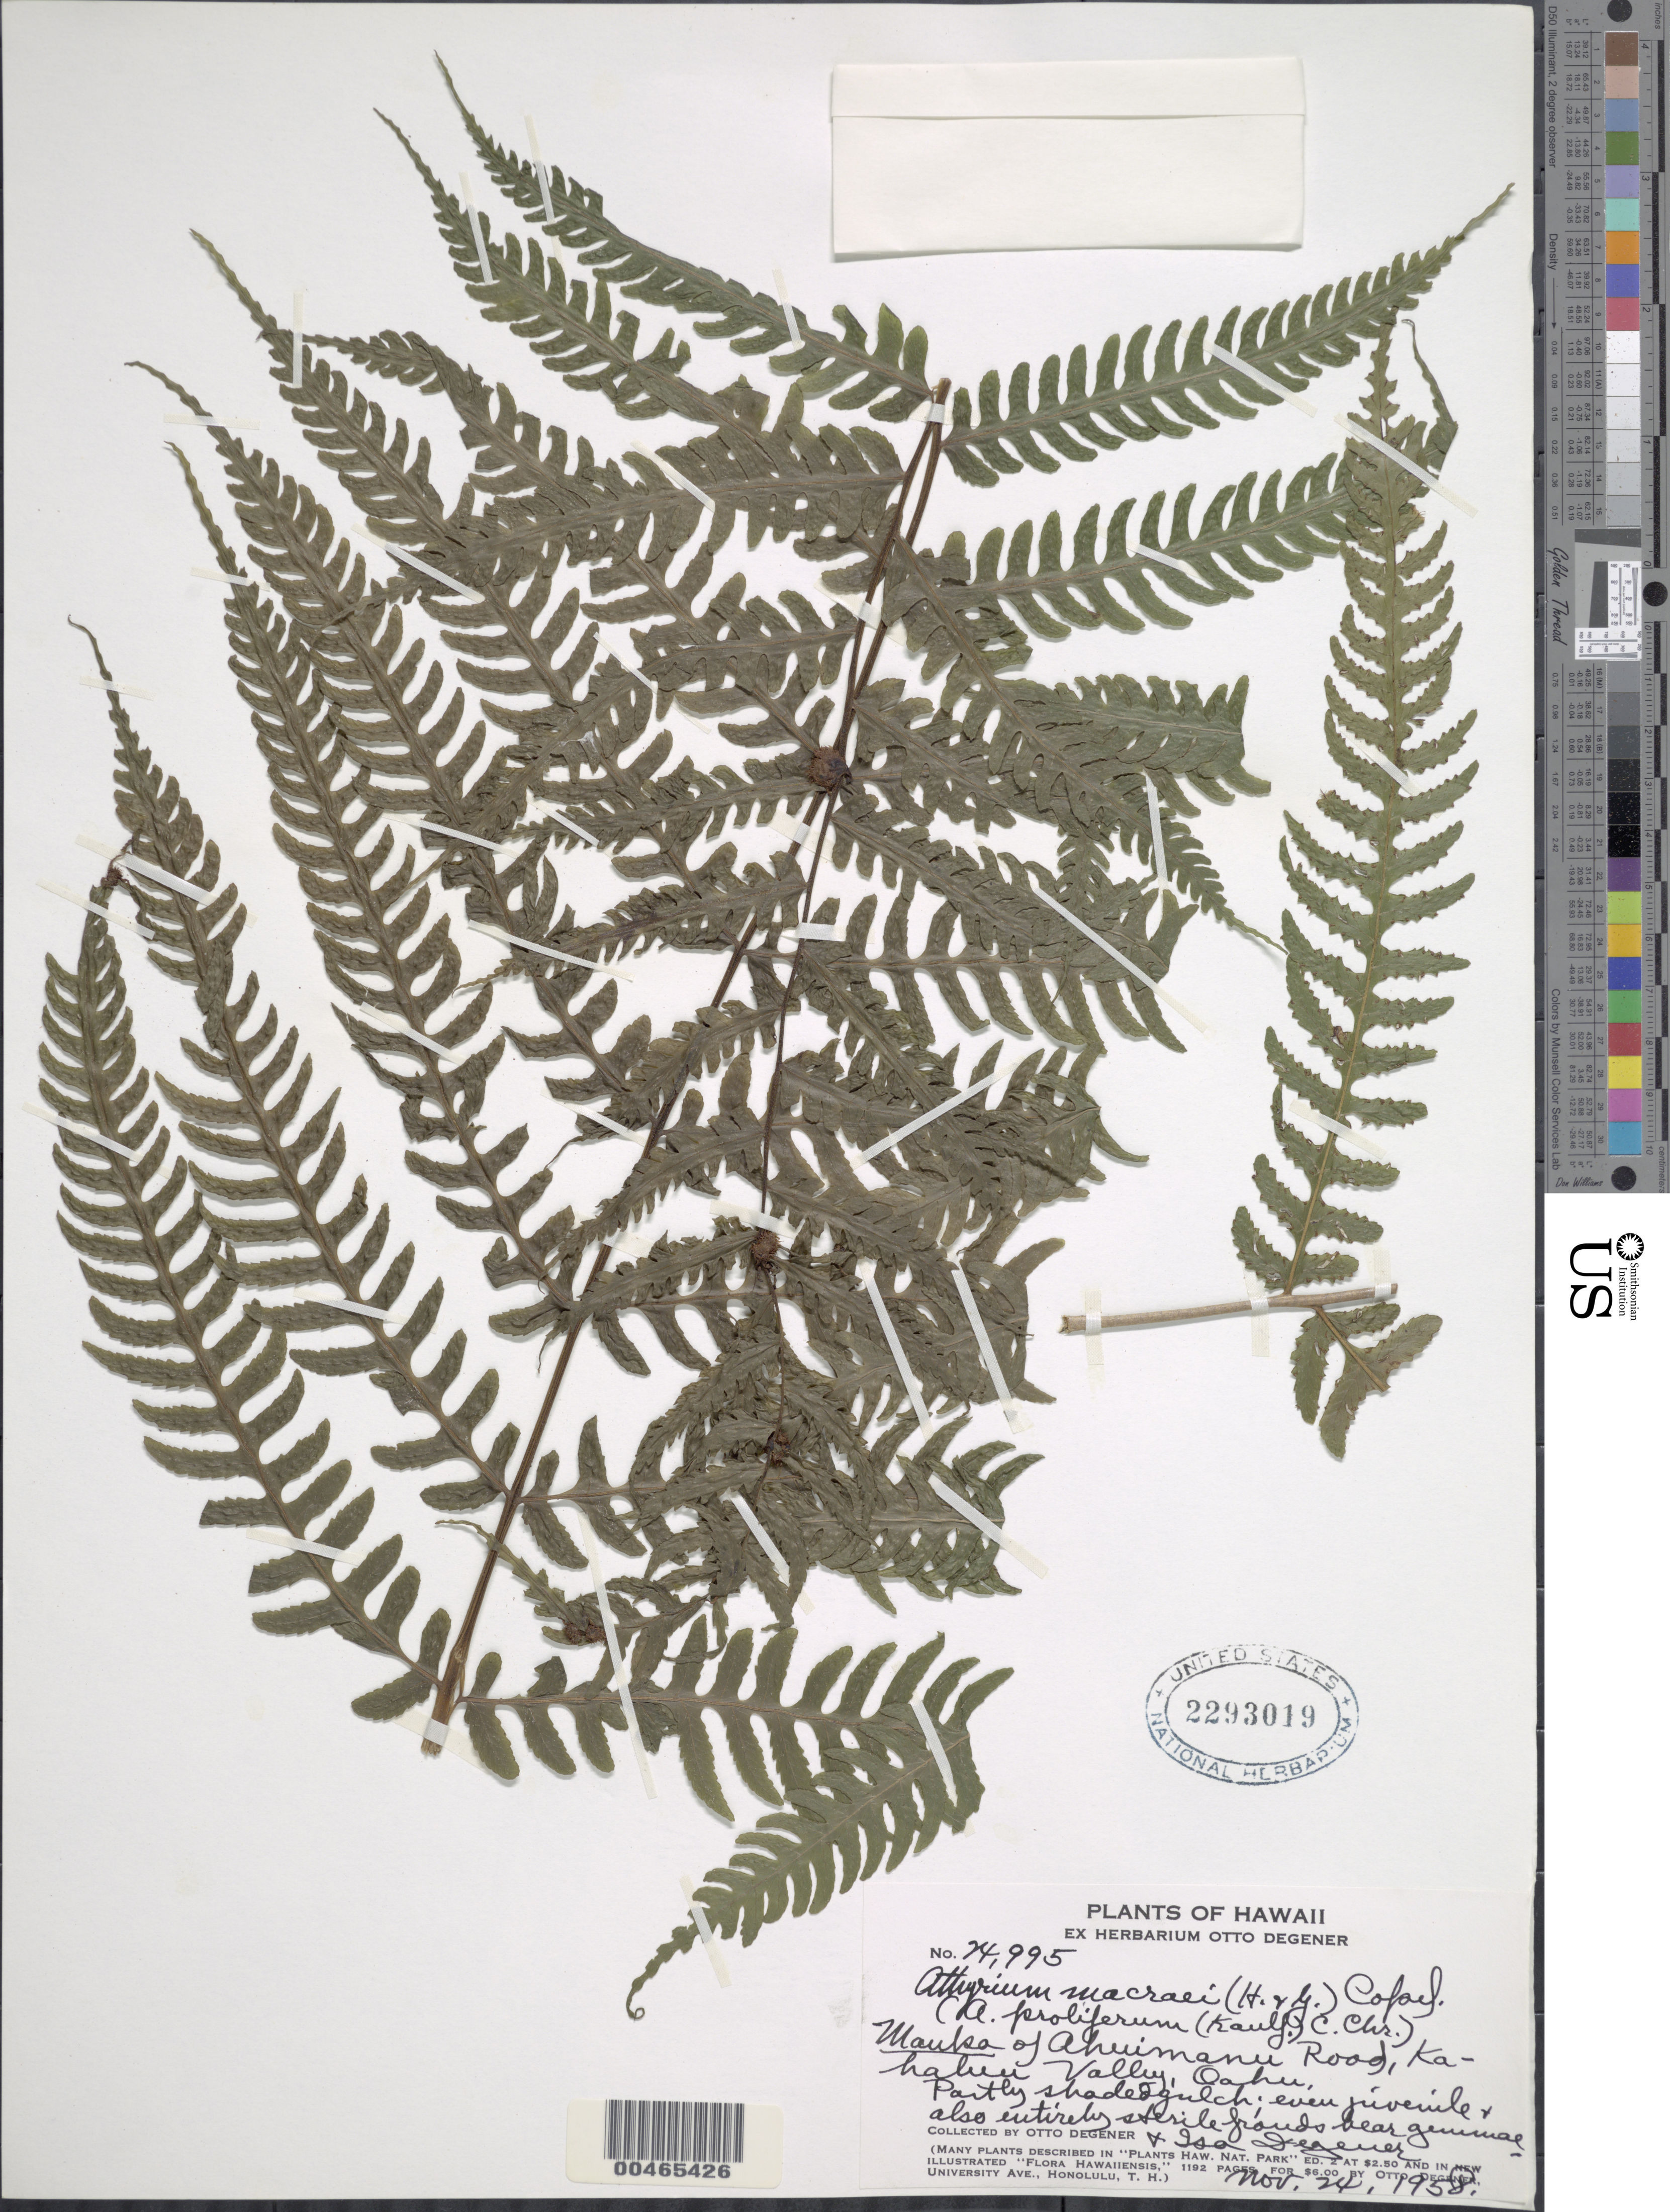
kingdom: Plantae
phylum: Tracheophyta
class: Polypodiopsida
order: Polypodiales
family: Athyriaceae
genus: Deparia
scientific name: Deparia prolifera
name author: (Kaulf.) Hook. & Grev.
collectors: O. Degener & I. Degener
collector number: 24995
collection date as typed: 24 Nov 1958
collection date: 1958-11-24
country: United States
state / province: Hawaii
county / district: Honolulu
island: Oahu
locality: Mauka of Ahuimanu Road, Kahaluu Valley, Oahu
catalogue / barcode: US 2293019